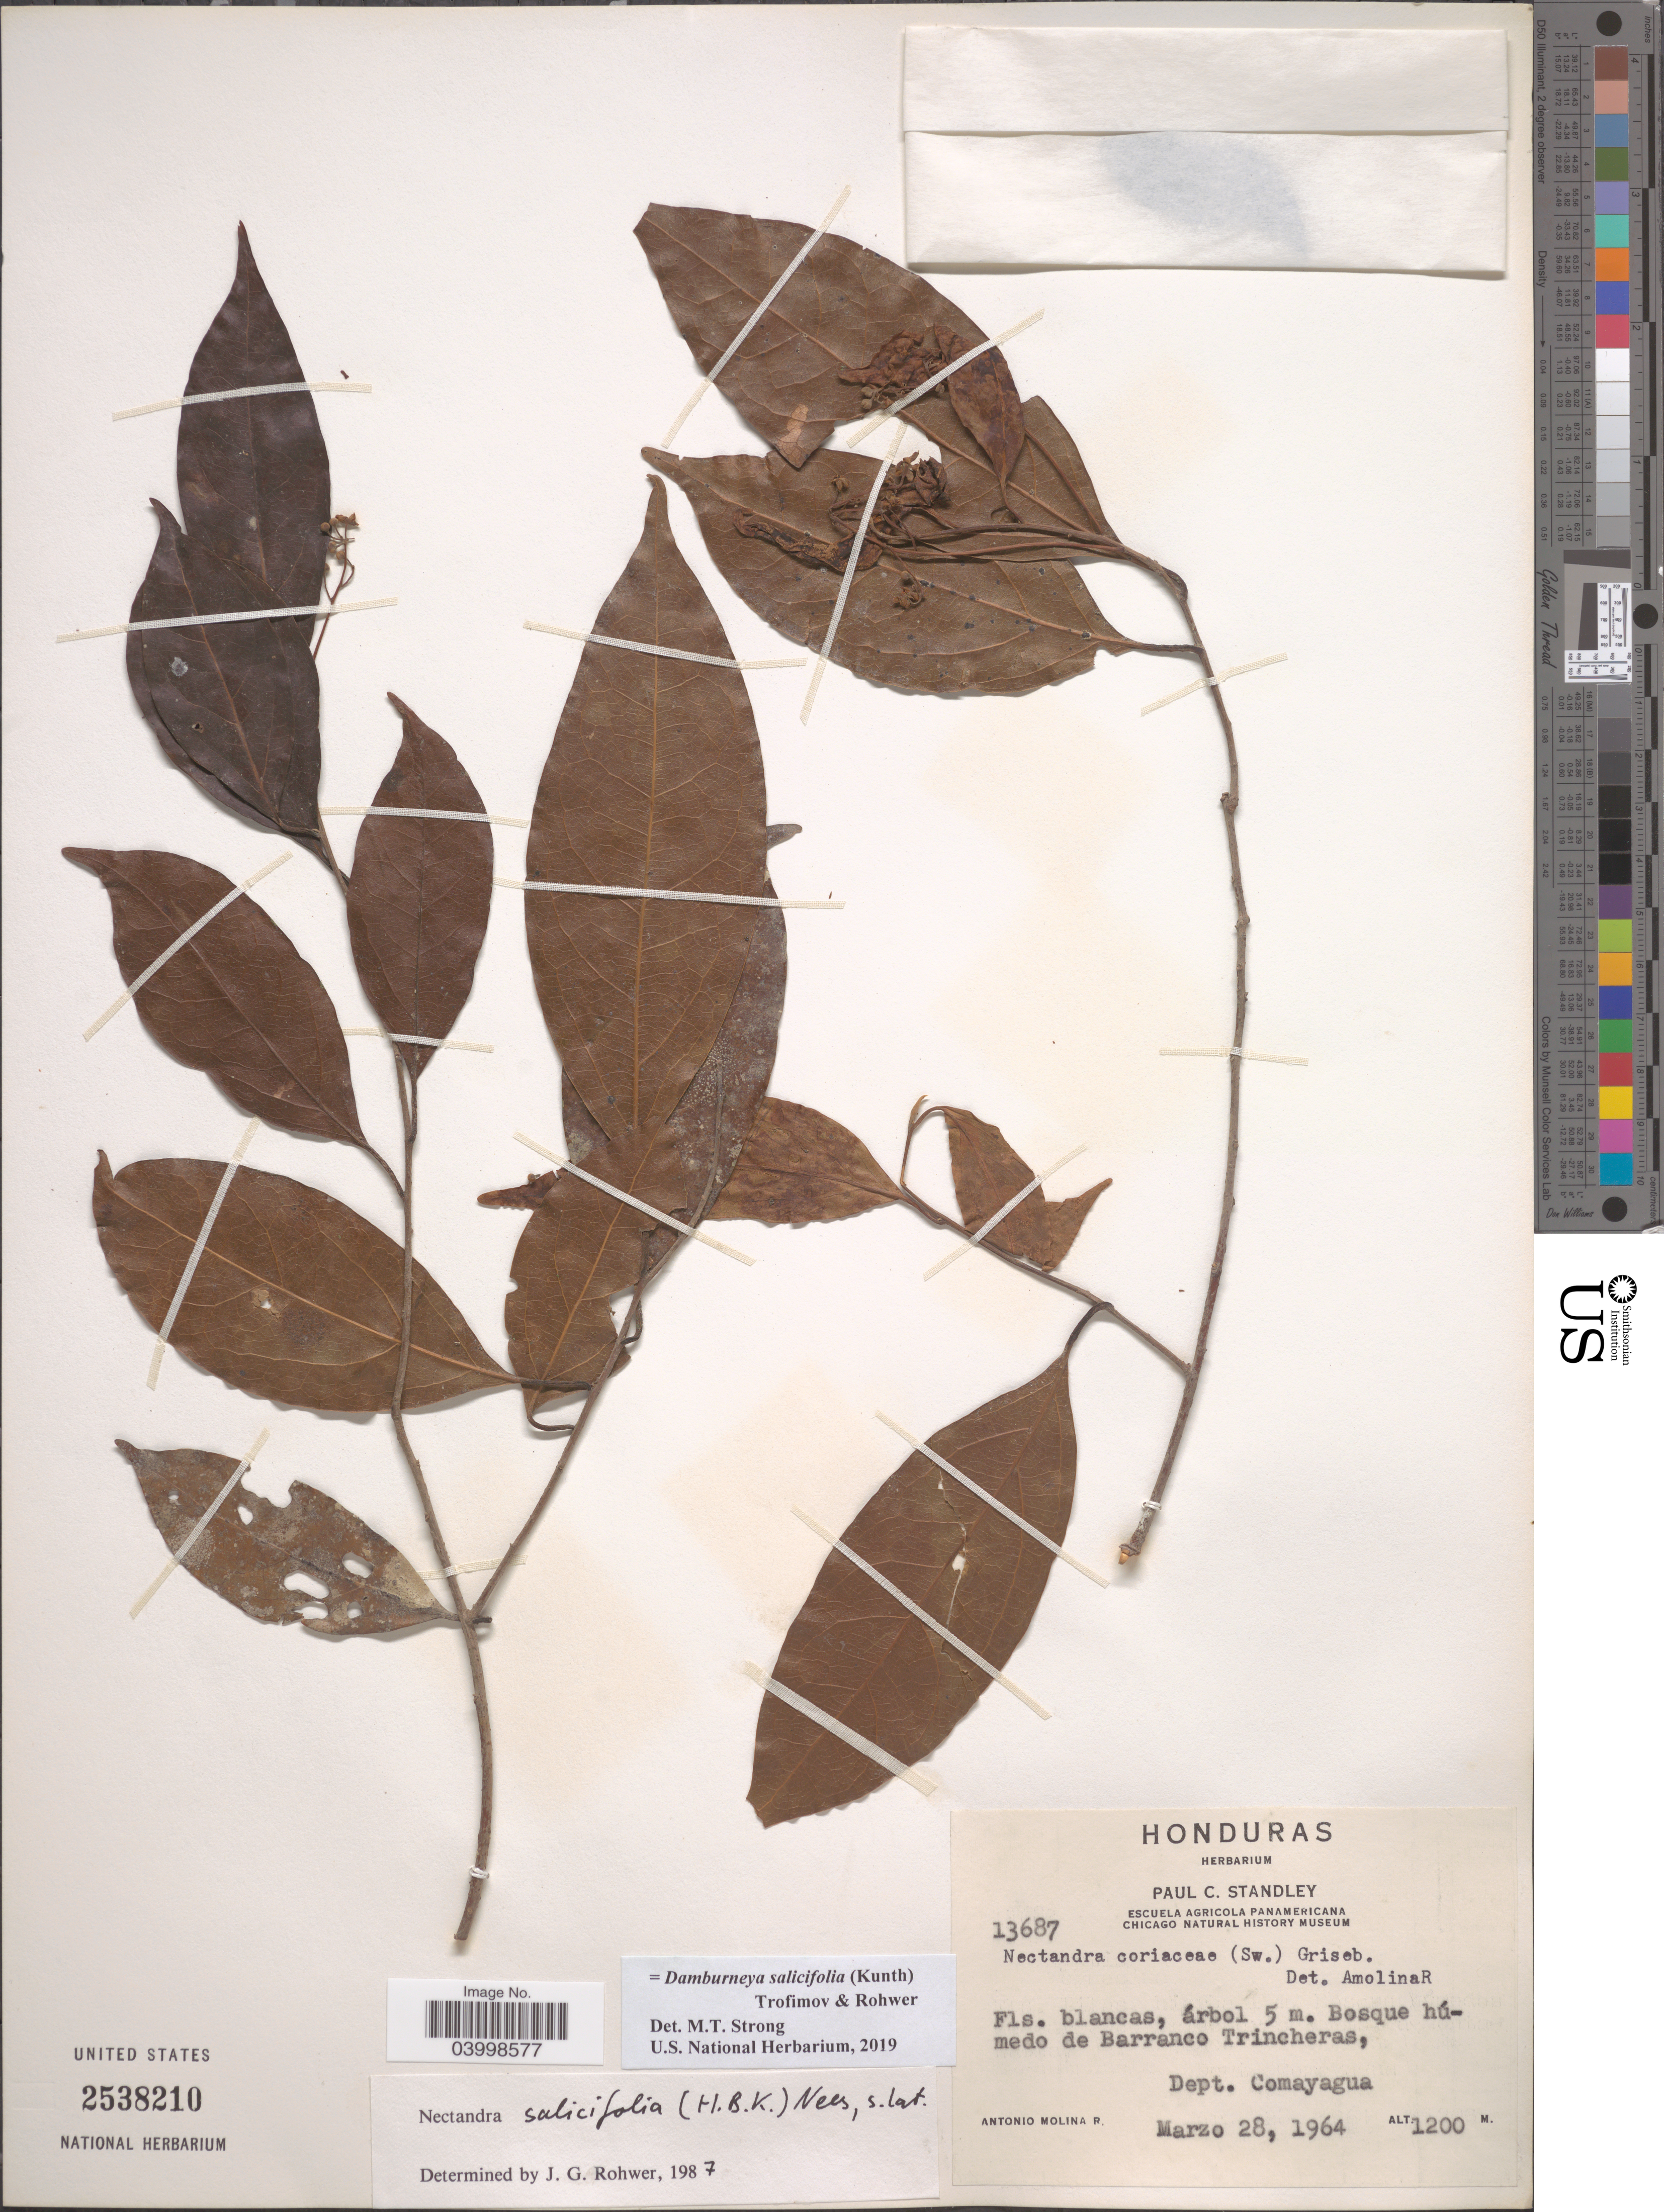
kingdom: Plantae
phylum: Tracheophyta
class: Magnoliopsida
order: Laurales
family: Lauraceae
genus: Damburneya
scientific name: Damburneya salicifolia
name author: (Kunth) Trofimov & Rohwer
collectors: A. Molina R.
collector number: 13687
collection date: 1964-03-28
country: Honduras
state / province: Comayagua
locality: Bosque húmedo de Barranco Trincheras, Dept. Comayagua.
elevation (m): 1200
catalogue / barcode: US 2538210